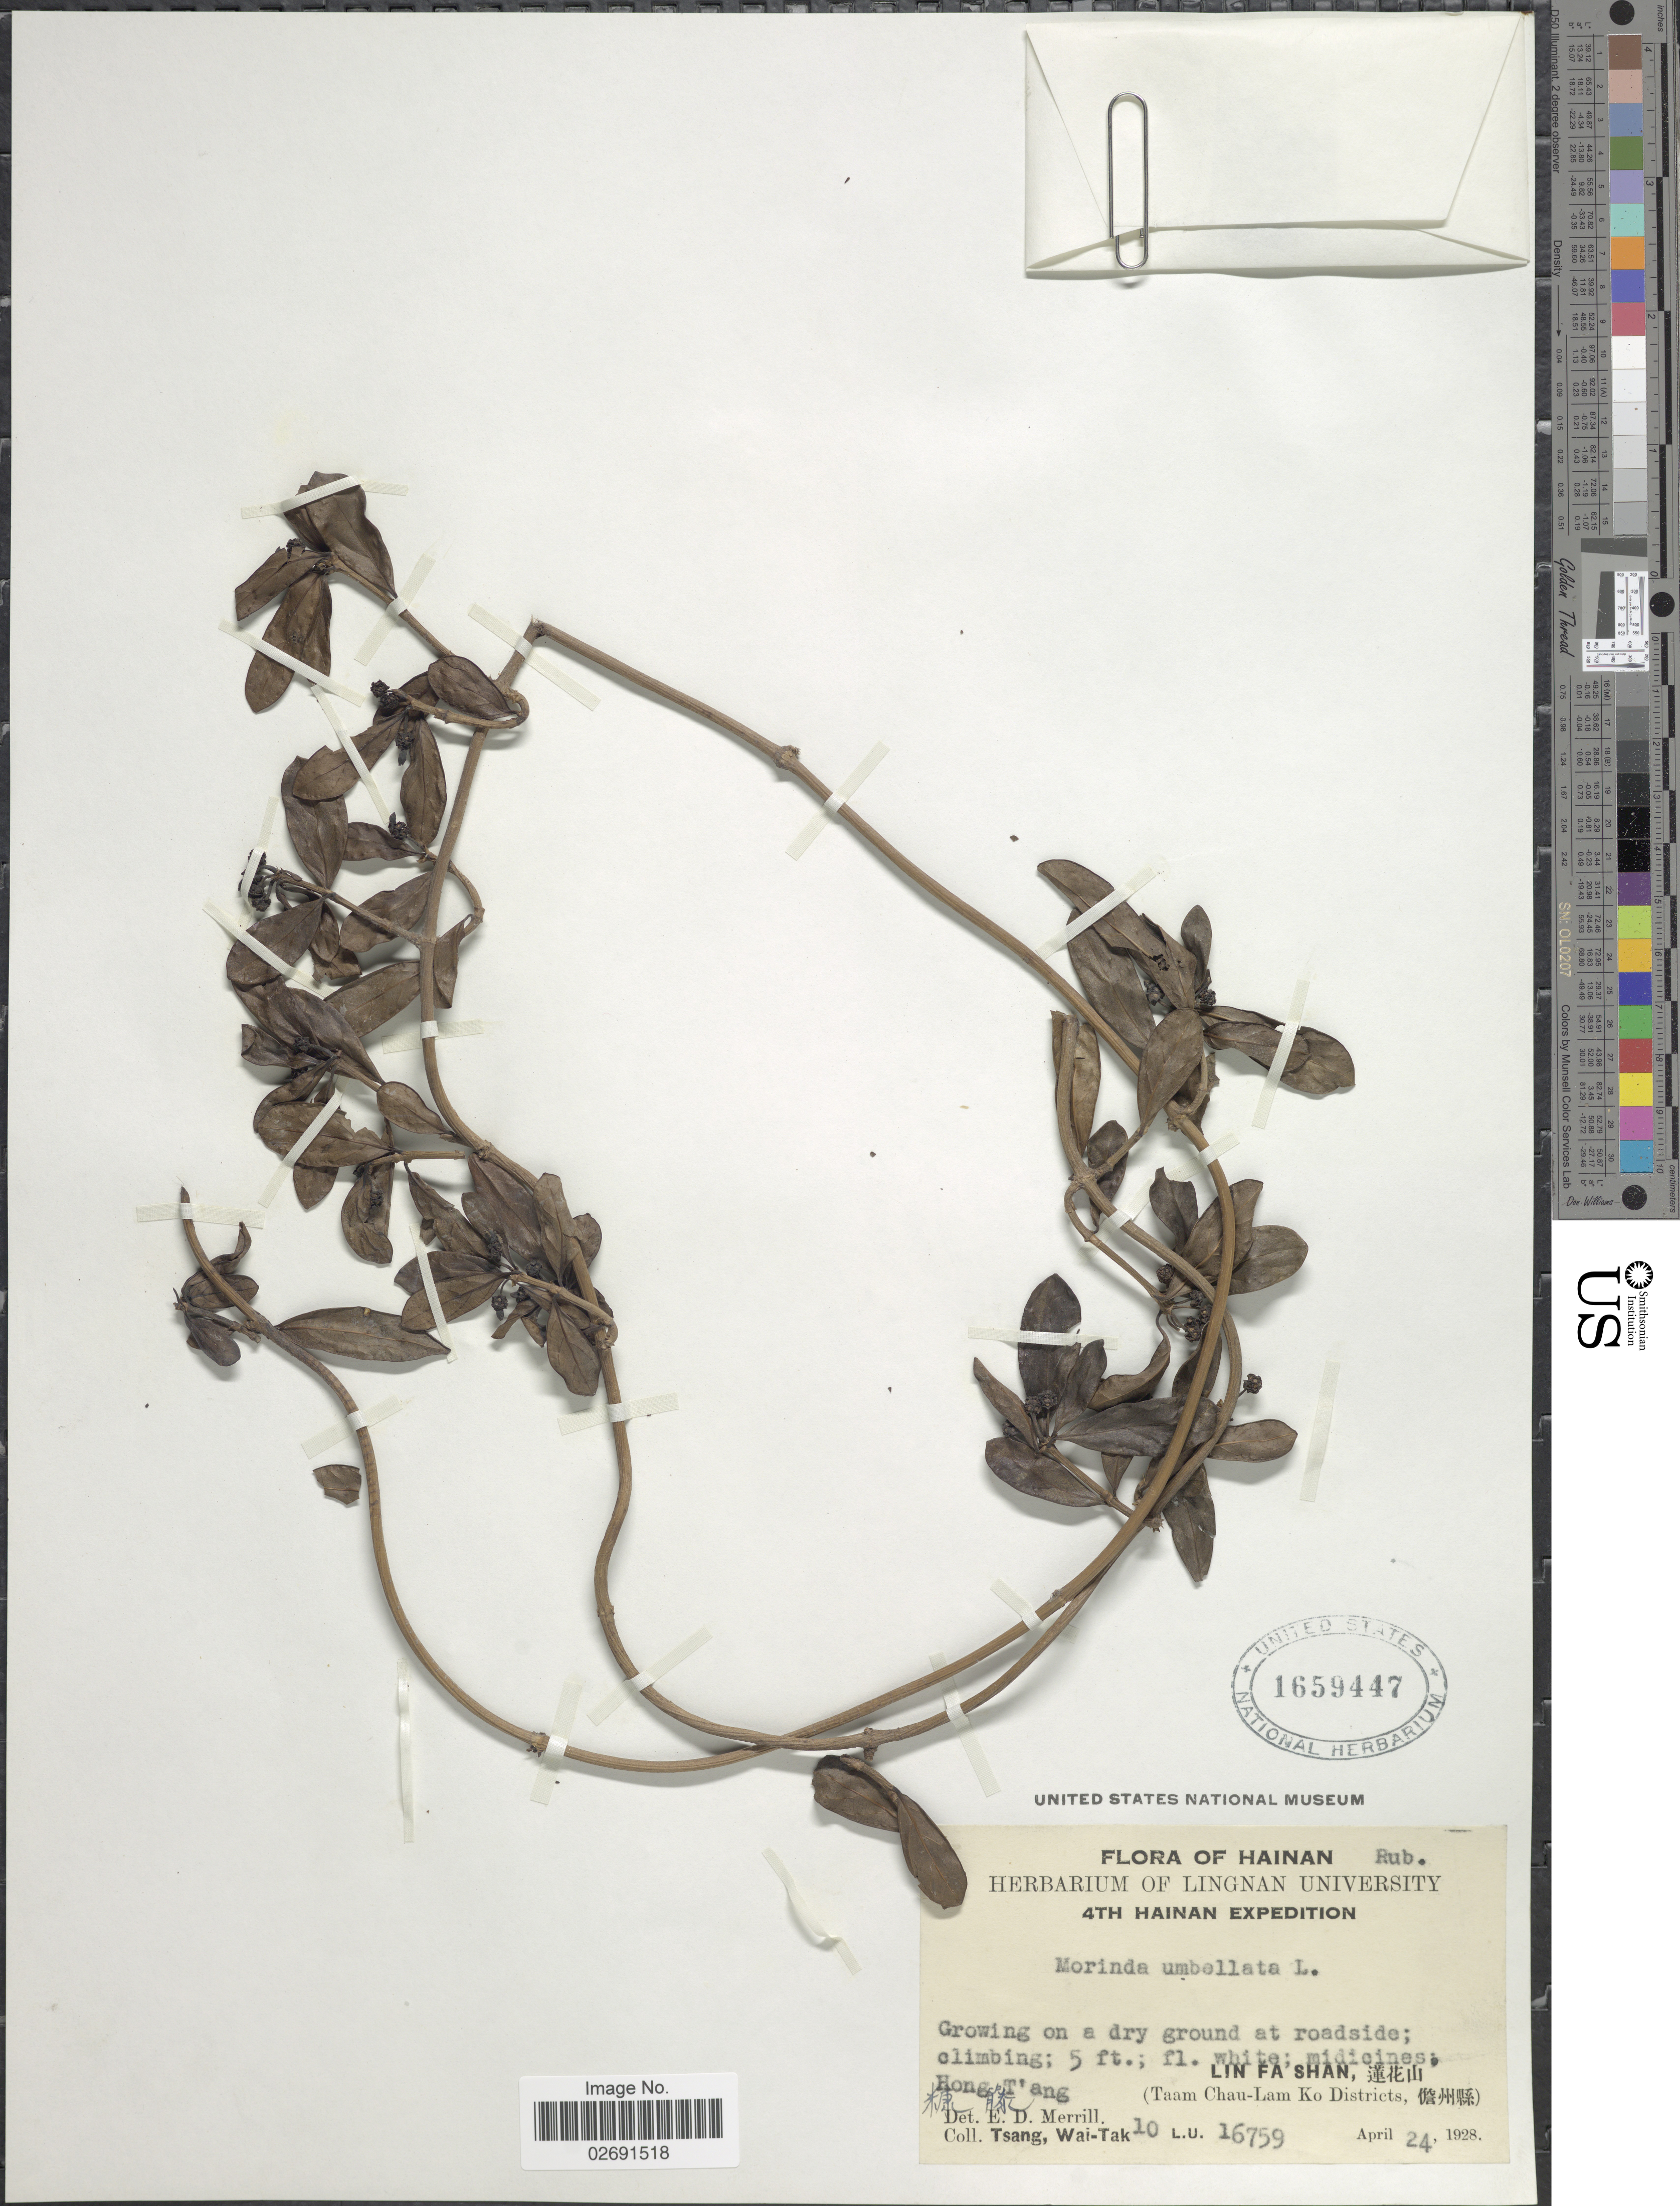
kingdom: Plantae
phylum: Tracheophyta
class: Magnoliopsida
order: Gentianales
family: Rubiaceae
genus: Gynochthodes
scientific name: Gynochthodes umbellata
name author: (L.) Razafim. & B. Bremer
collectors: W. T. Tsang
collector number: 10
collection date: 1928-04-24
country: China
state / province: Hainan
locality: Lin Fa Shan, Hong T'ang (Taam Chau-Lan Ko Districts)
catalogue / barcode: US 1659447